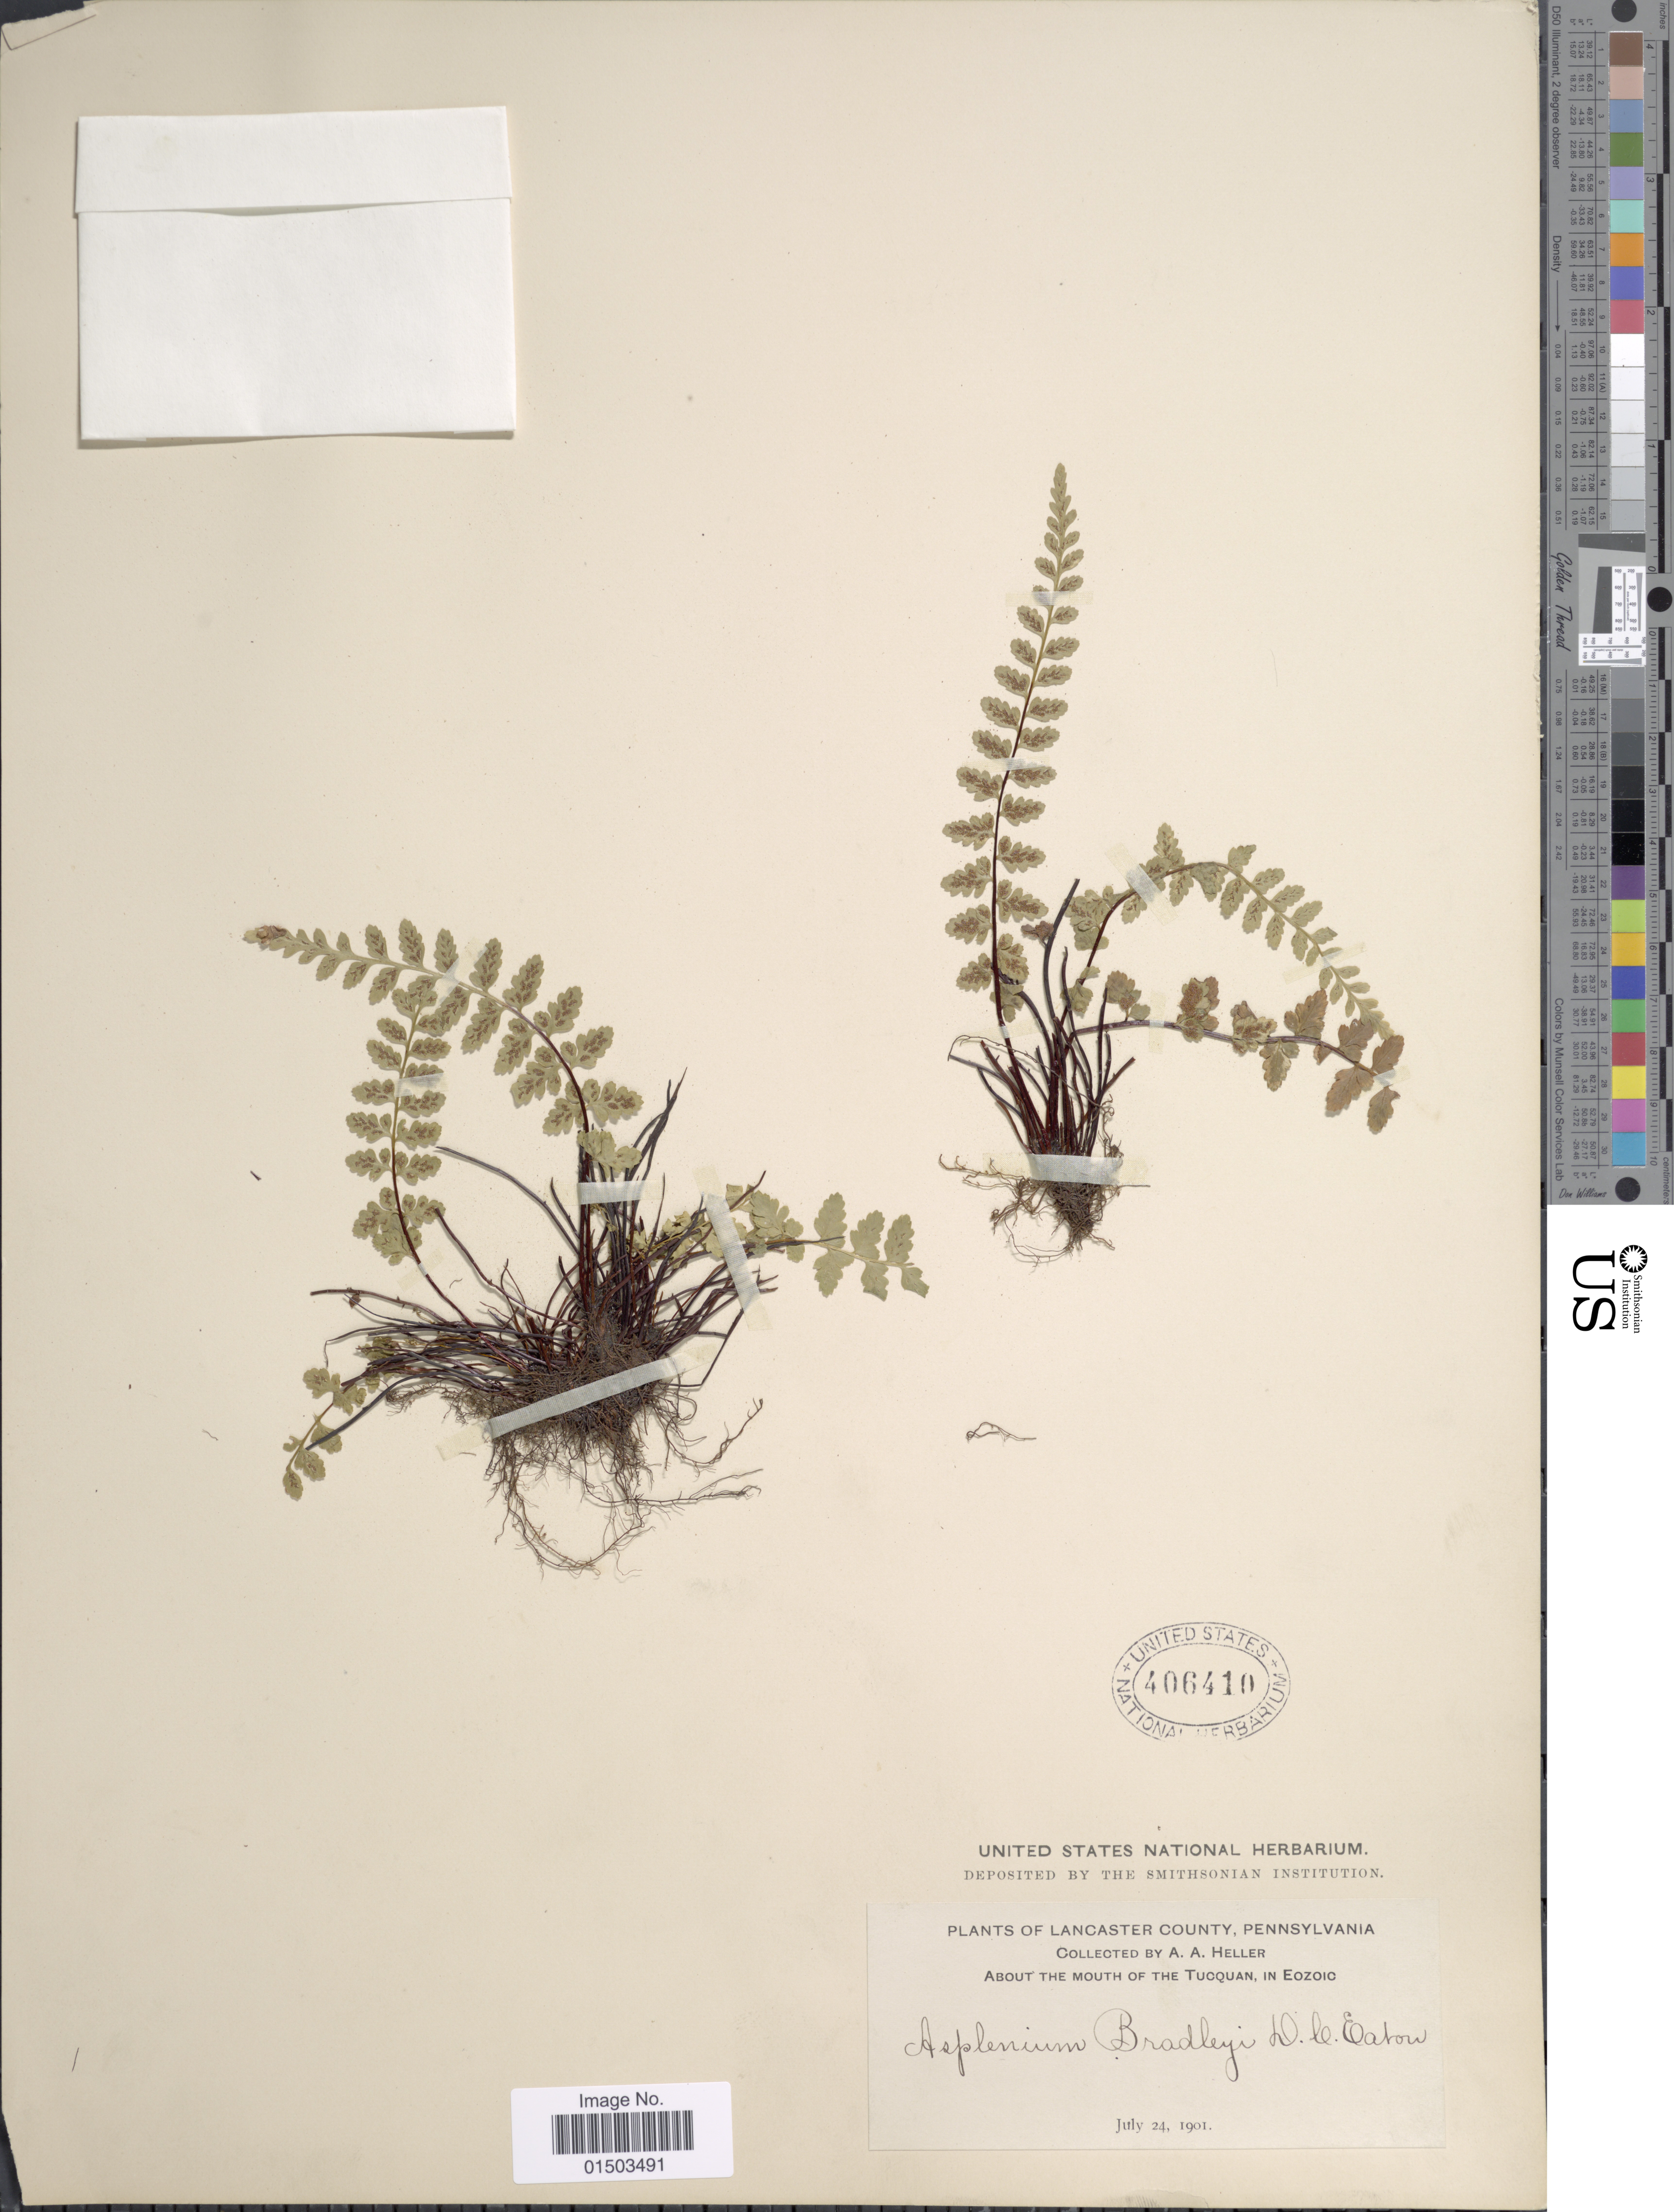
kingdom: Plantae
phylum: Tracheophyta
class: Polypodiopsida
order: Polypodiales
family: Aspleniaceae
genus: Asplenium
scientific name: Asplenium bradleyi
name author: D.C. Eaton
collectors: A. A. Heller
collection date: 1901-07-24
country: United States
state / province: Pennsylvania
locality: Lancaster County, Pennsylvania, about the mouth of the Tucquan, in Eozoic.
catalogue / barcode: US 406410